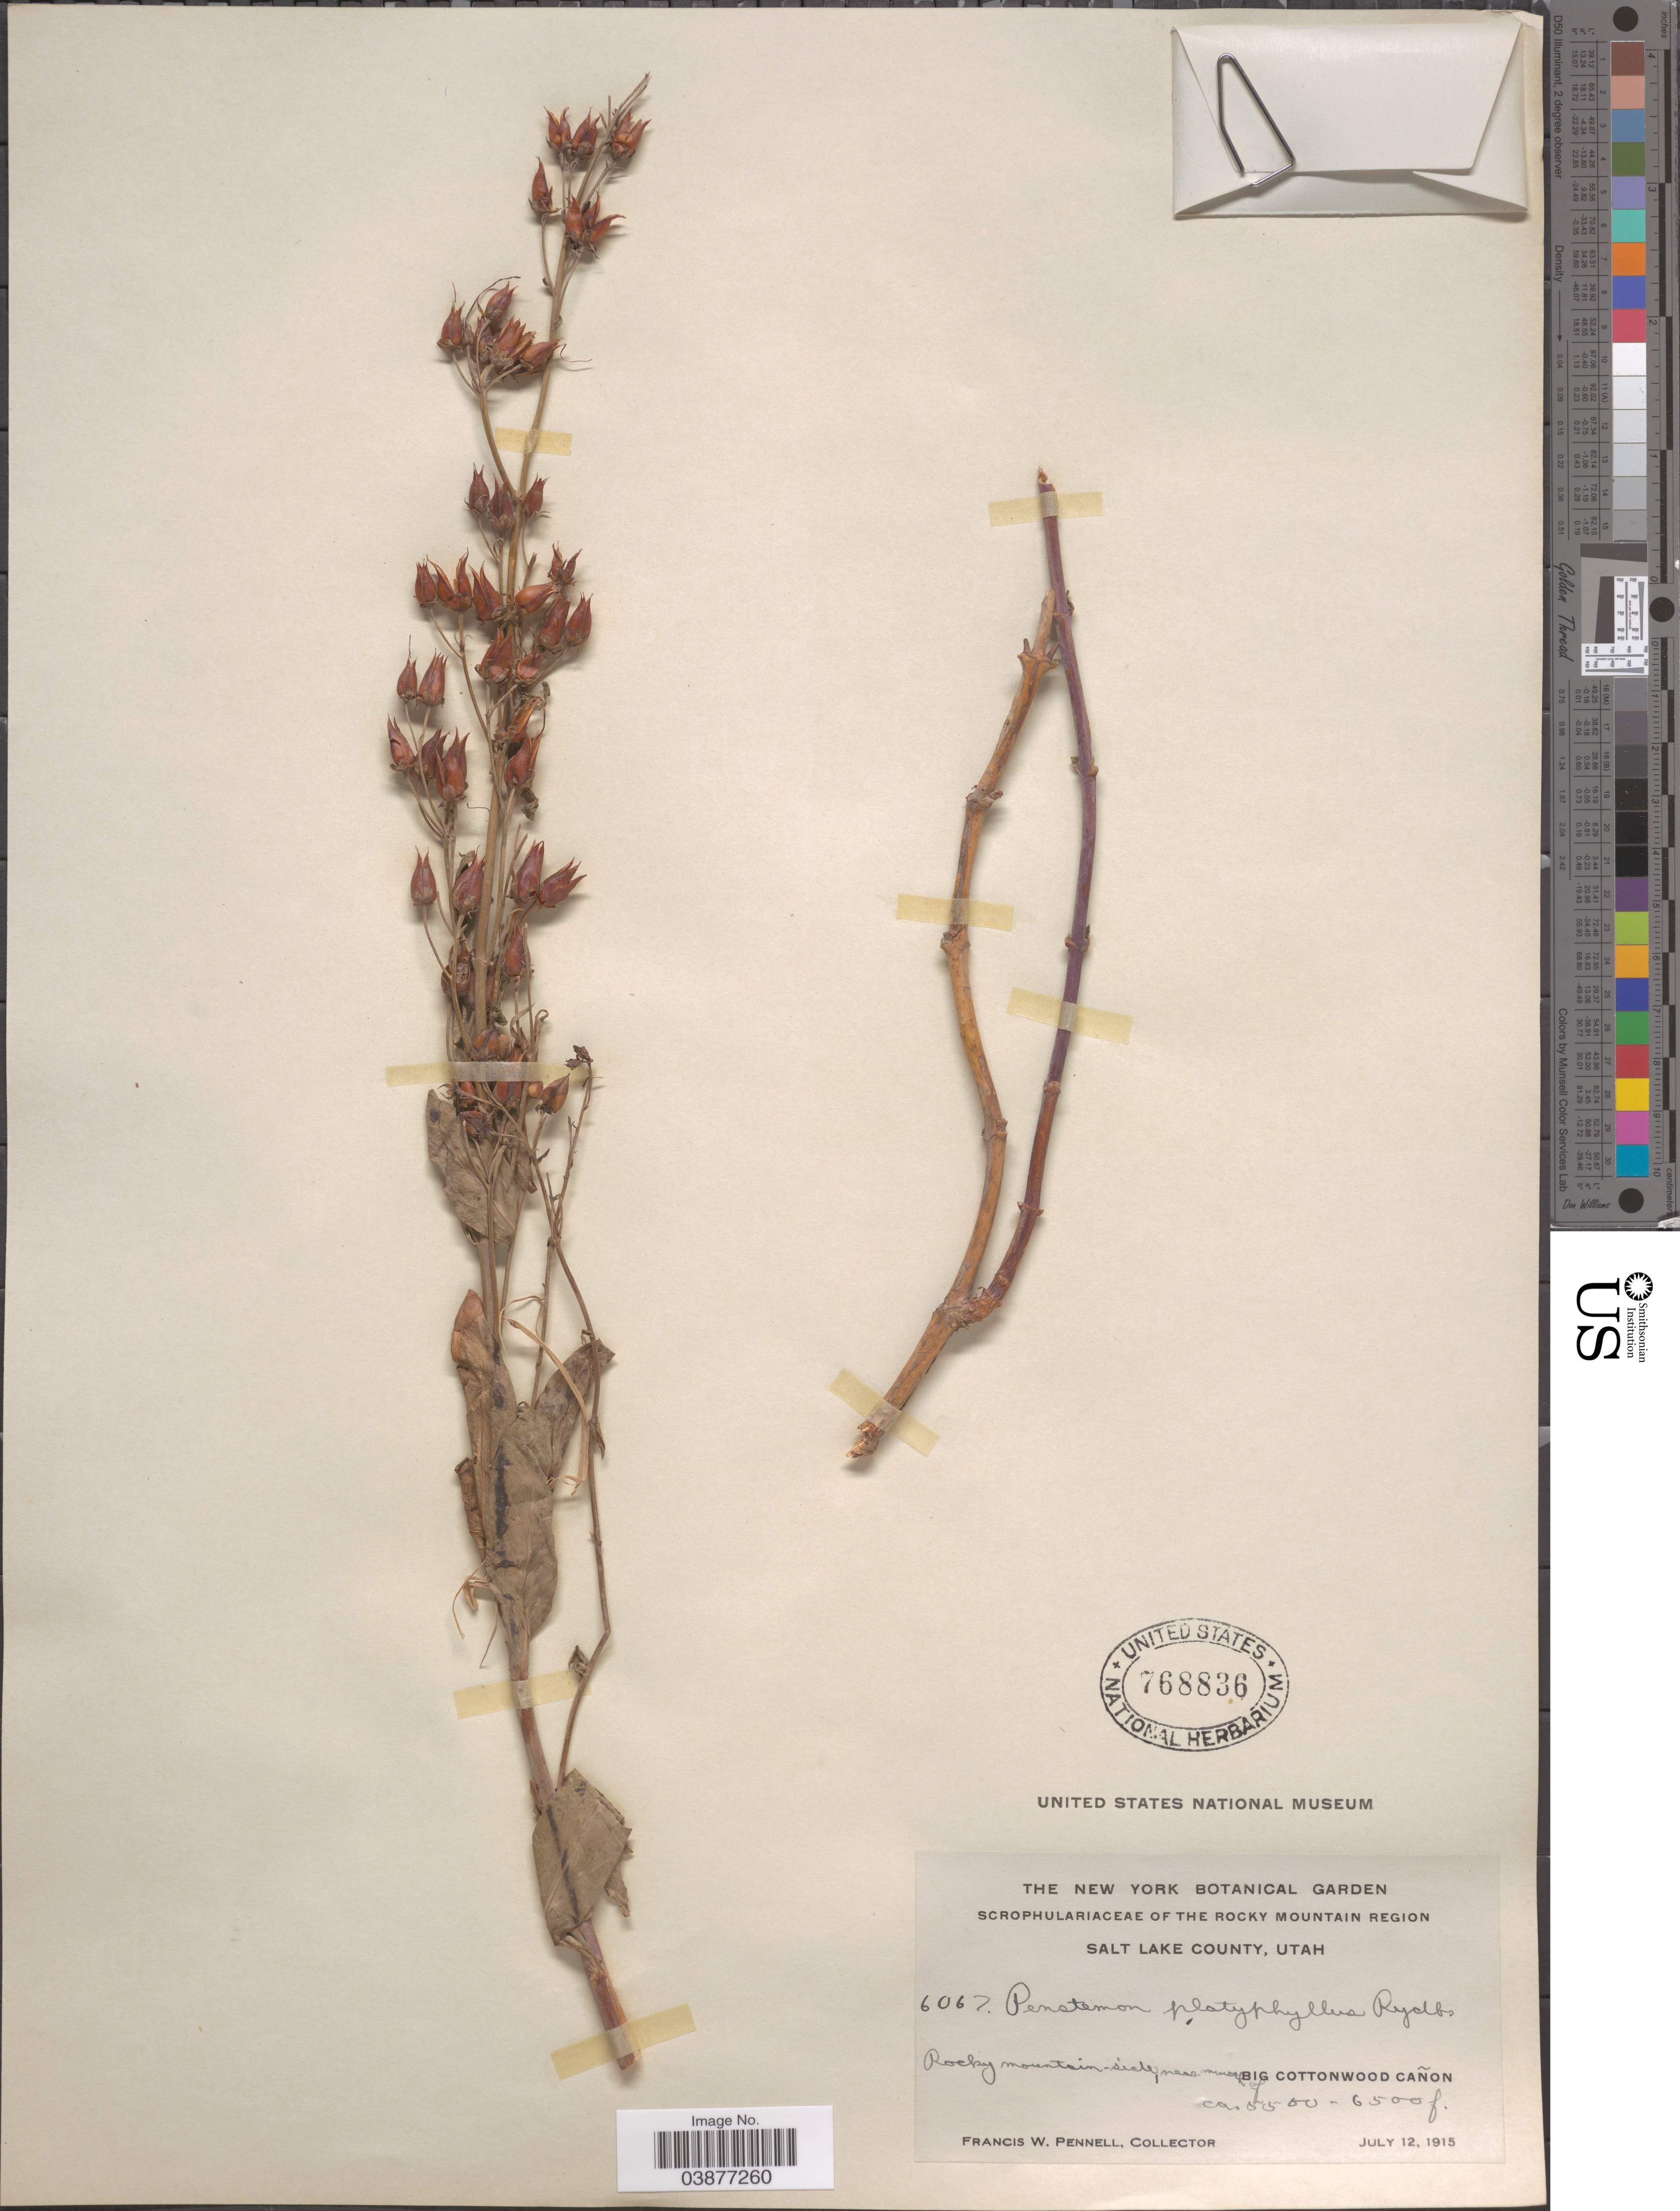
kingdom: Plantae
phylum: Tracheophyta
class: Magnoliopsida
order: Lamiales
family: Plantaginaceae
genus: Penstemon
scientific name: Penstemon platyphyllus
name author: Rydb.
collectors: F. W. Pennell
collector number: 6067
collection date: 1915-07-12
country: United States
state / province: Utah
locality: Rocky Mountain Region. Salt Lake County. Rocky mountain-side, near mouth of Big Cottonwood Cañon.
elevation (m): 1676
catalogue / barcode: US 768836